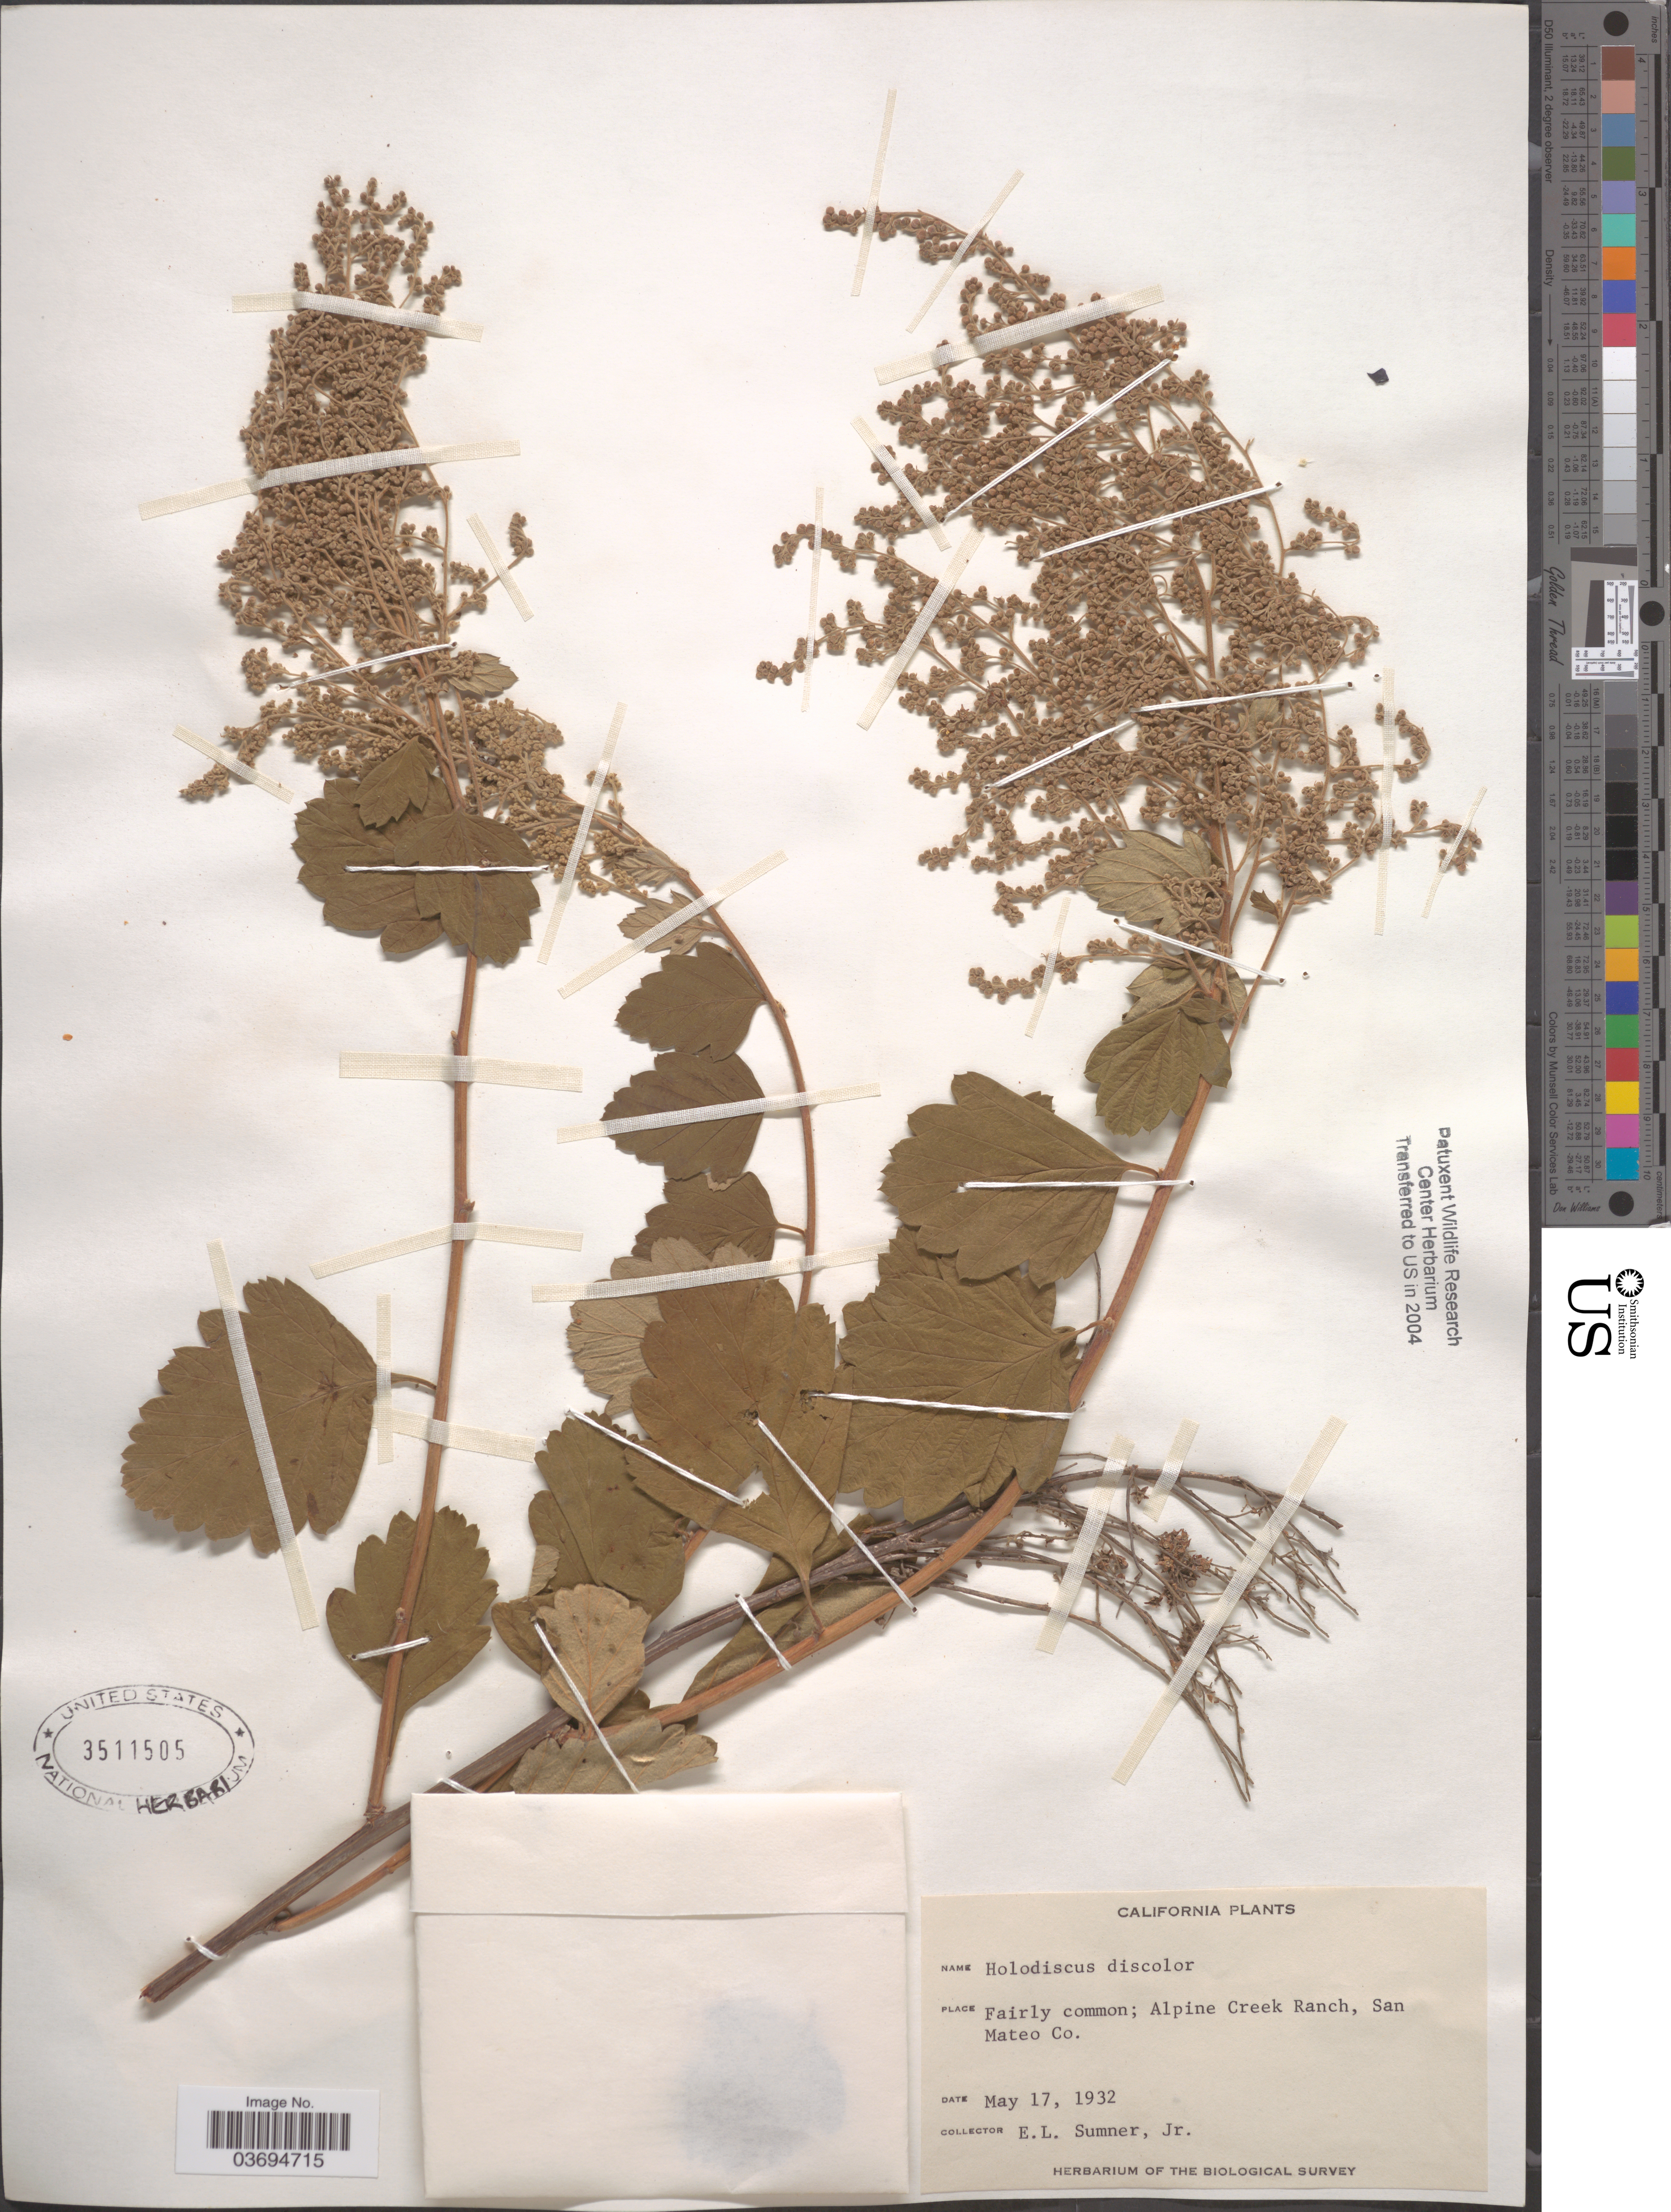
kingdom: Plantae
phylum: Tracheophyta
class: Magnoliopsida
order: Rosales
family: Rosaceae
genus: Holodiscus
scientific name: Holodiscus discolor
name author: (Pursh) Maxim.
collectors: E. Sumner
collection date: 1932-05-17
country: United States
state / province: California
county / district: San Mateo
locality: Fairly common; Alpine Creek Ranch, San Mateo Co.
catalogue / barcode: US 3511505